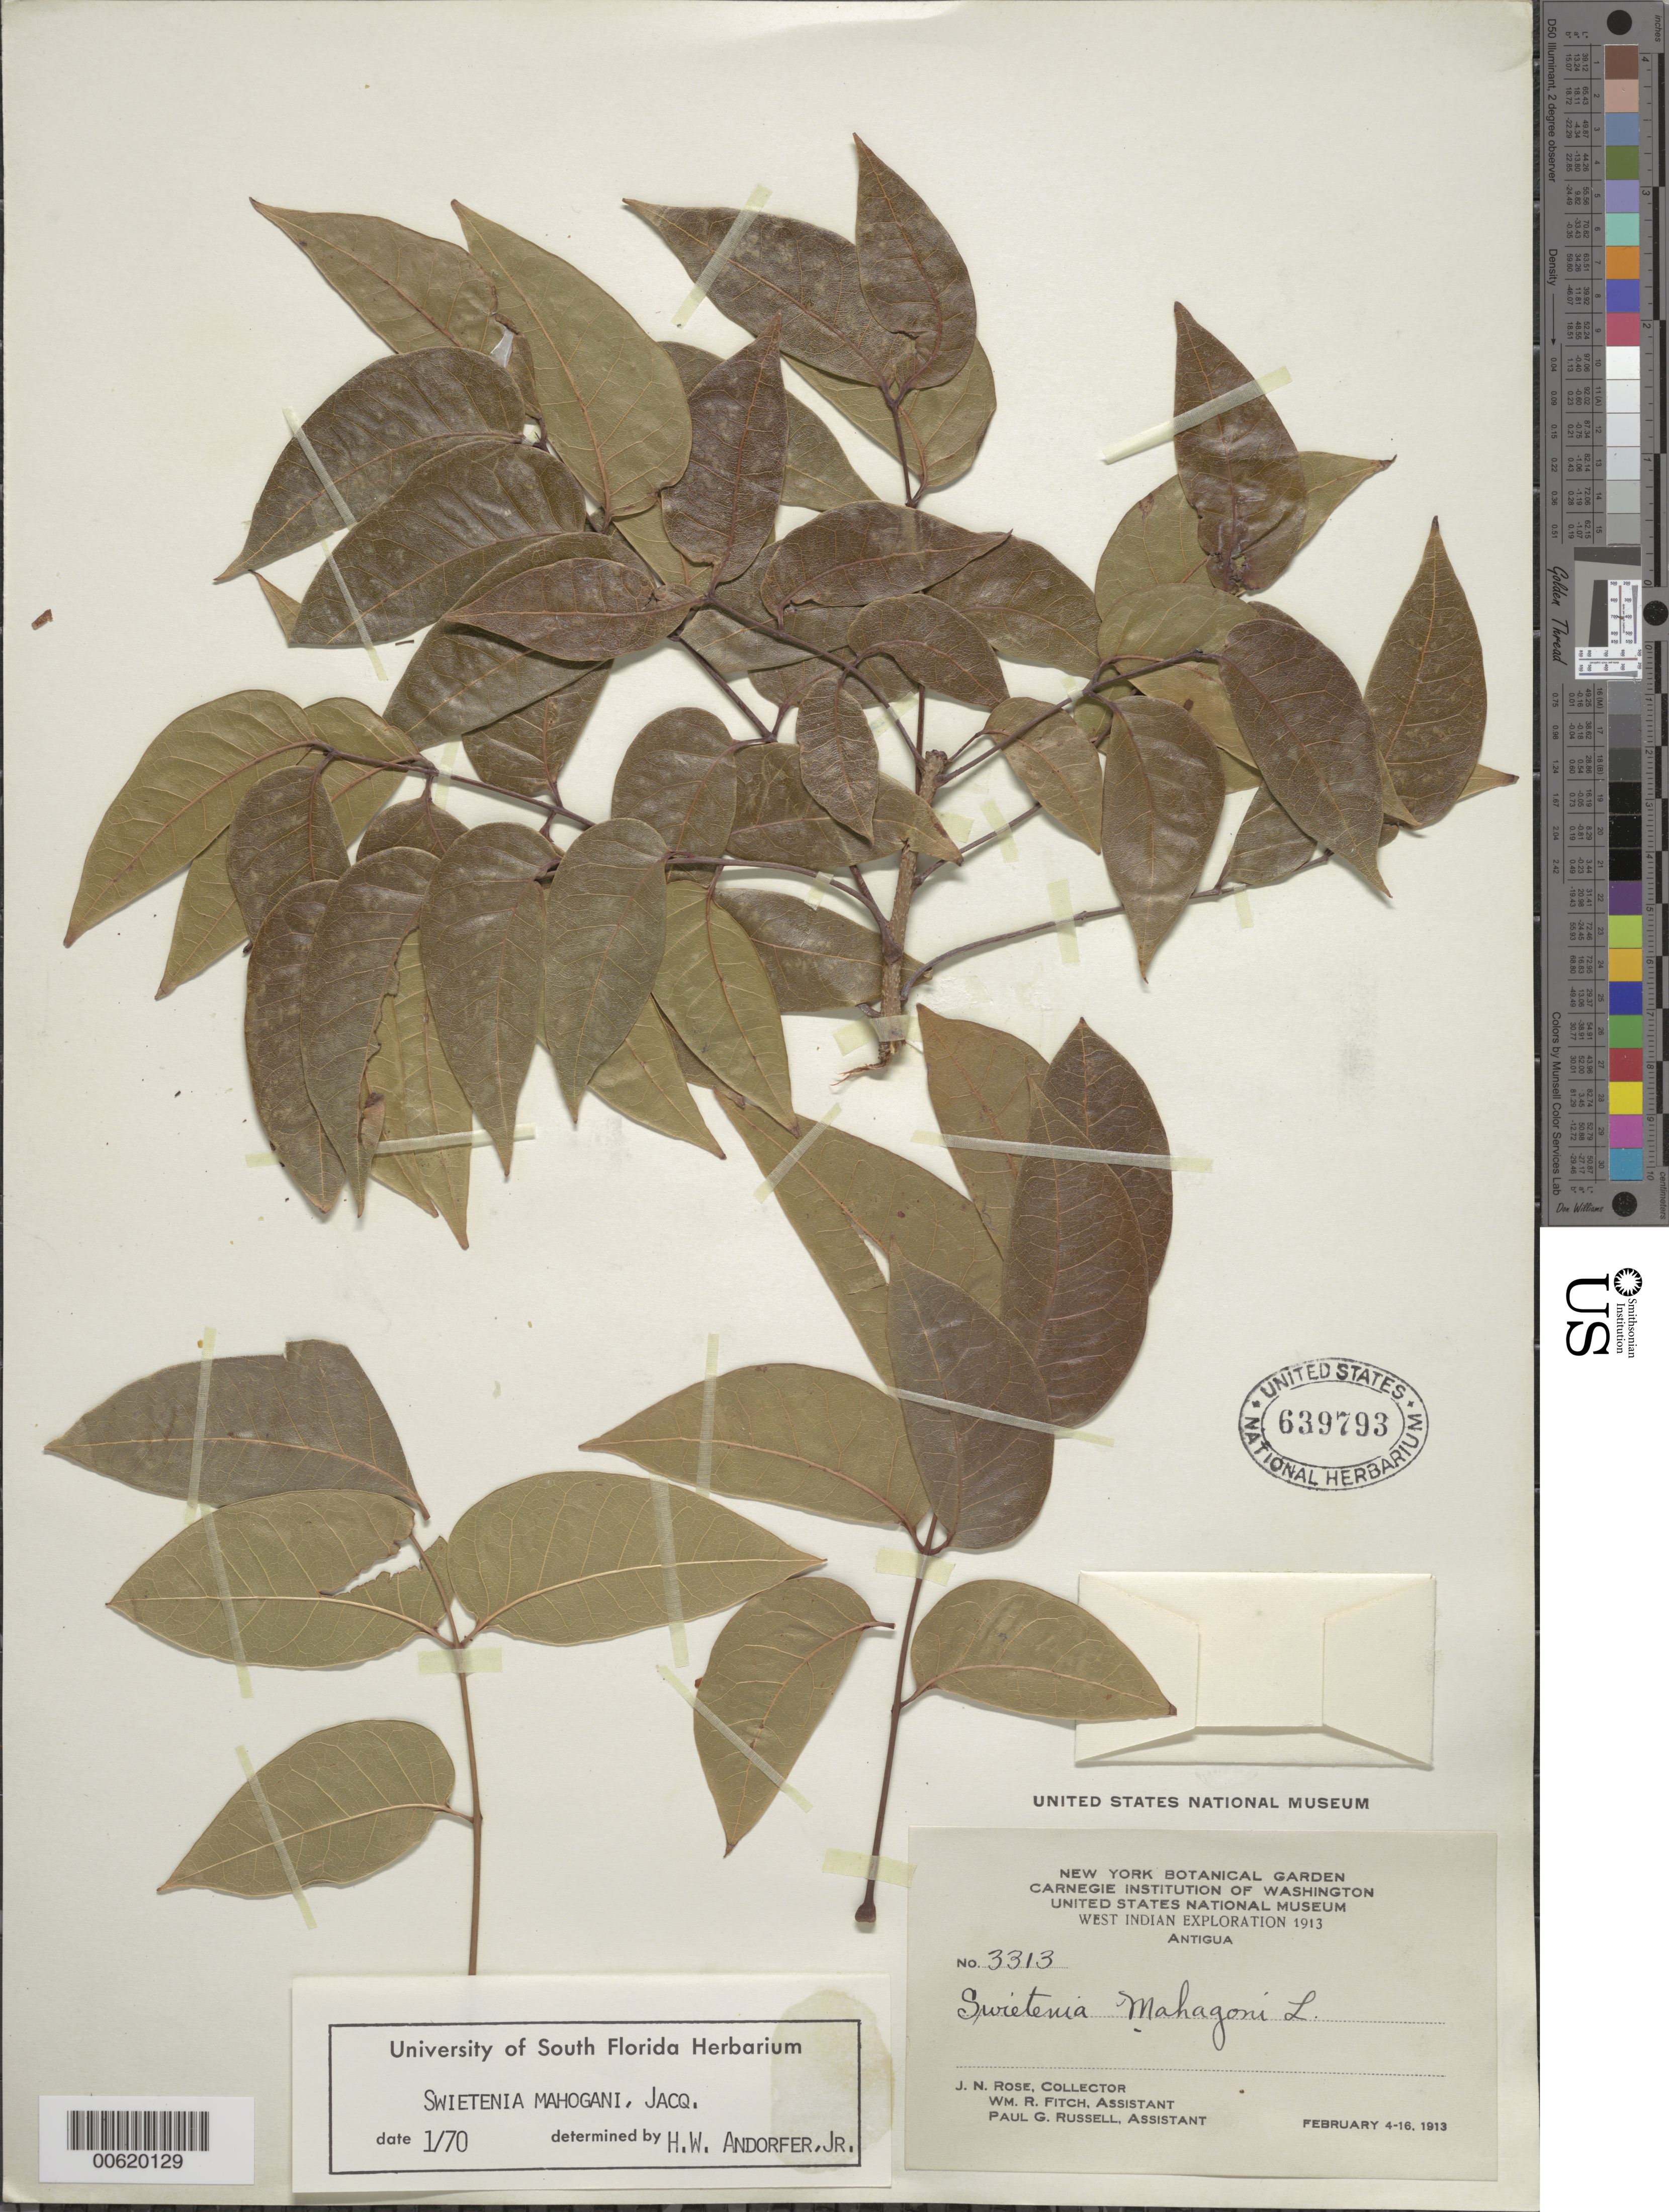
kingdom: Plantae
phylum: Tracheophyta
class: Magnoliopsida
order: Sapindales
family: Meliaceae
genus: Swietenia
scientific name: Swietenia mahagoni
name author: (L.) Jacq.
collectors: J. N. Rose, W. R. Fitch & P. G. Russell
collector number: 3313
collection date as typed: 04 Feb 1913 to 16 Feb 1913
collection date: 1913-02-04/1913-02-16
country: Antigua and Barbuda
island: Antigua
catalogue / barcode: US 639793